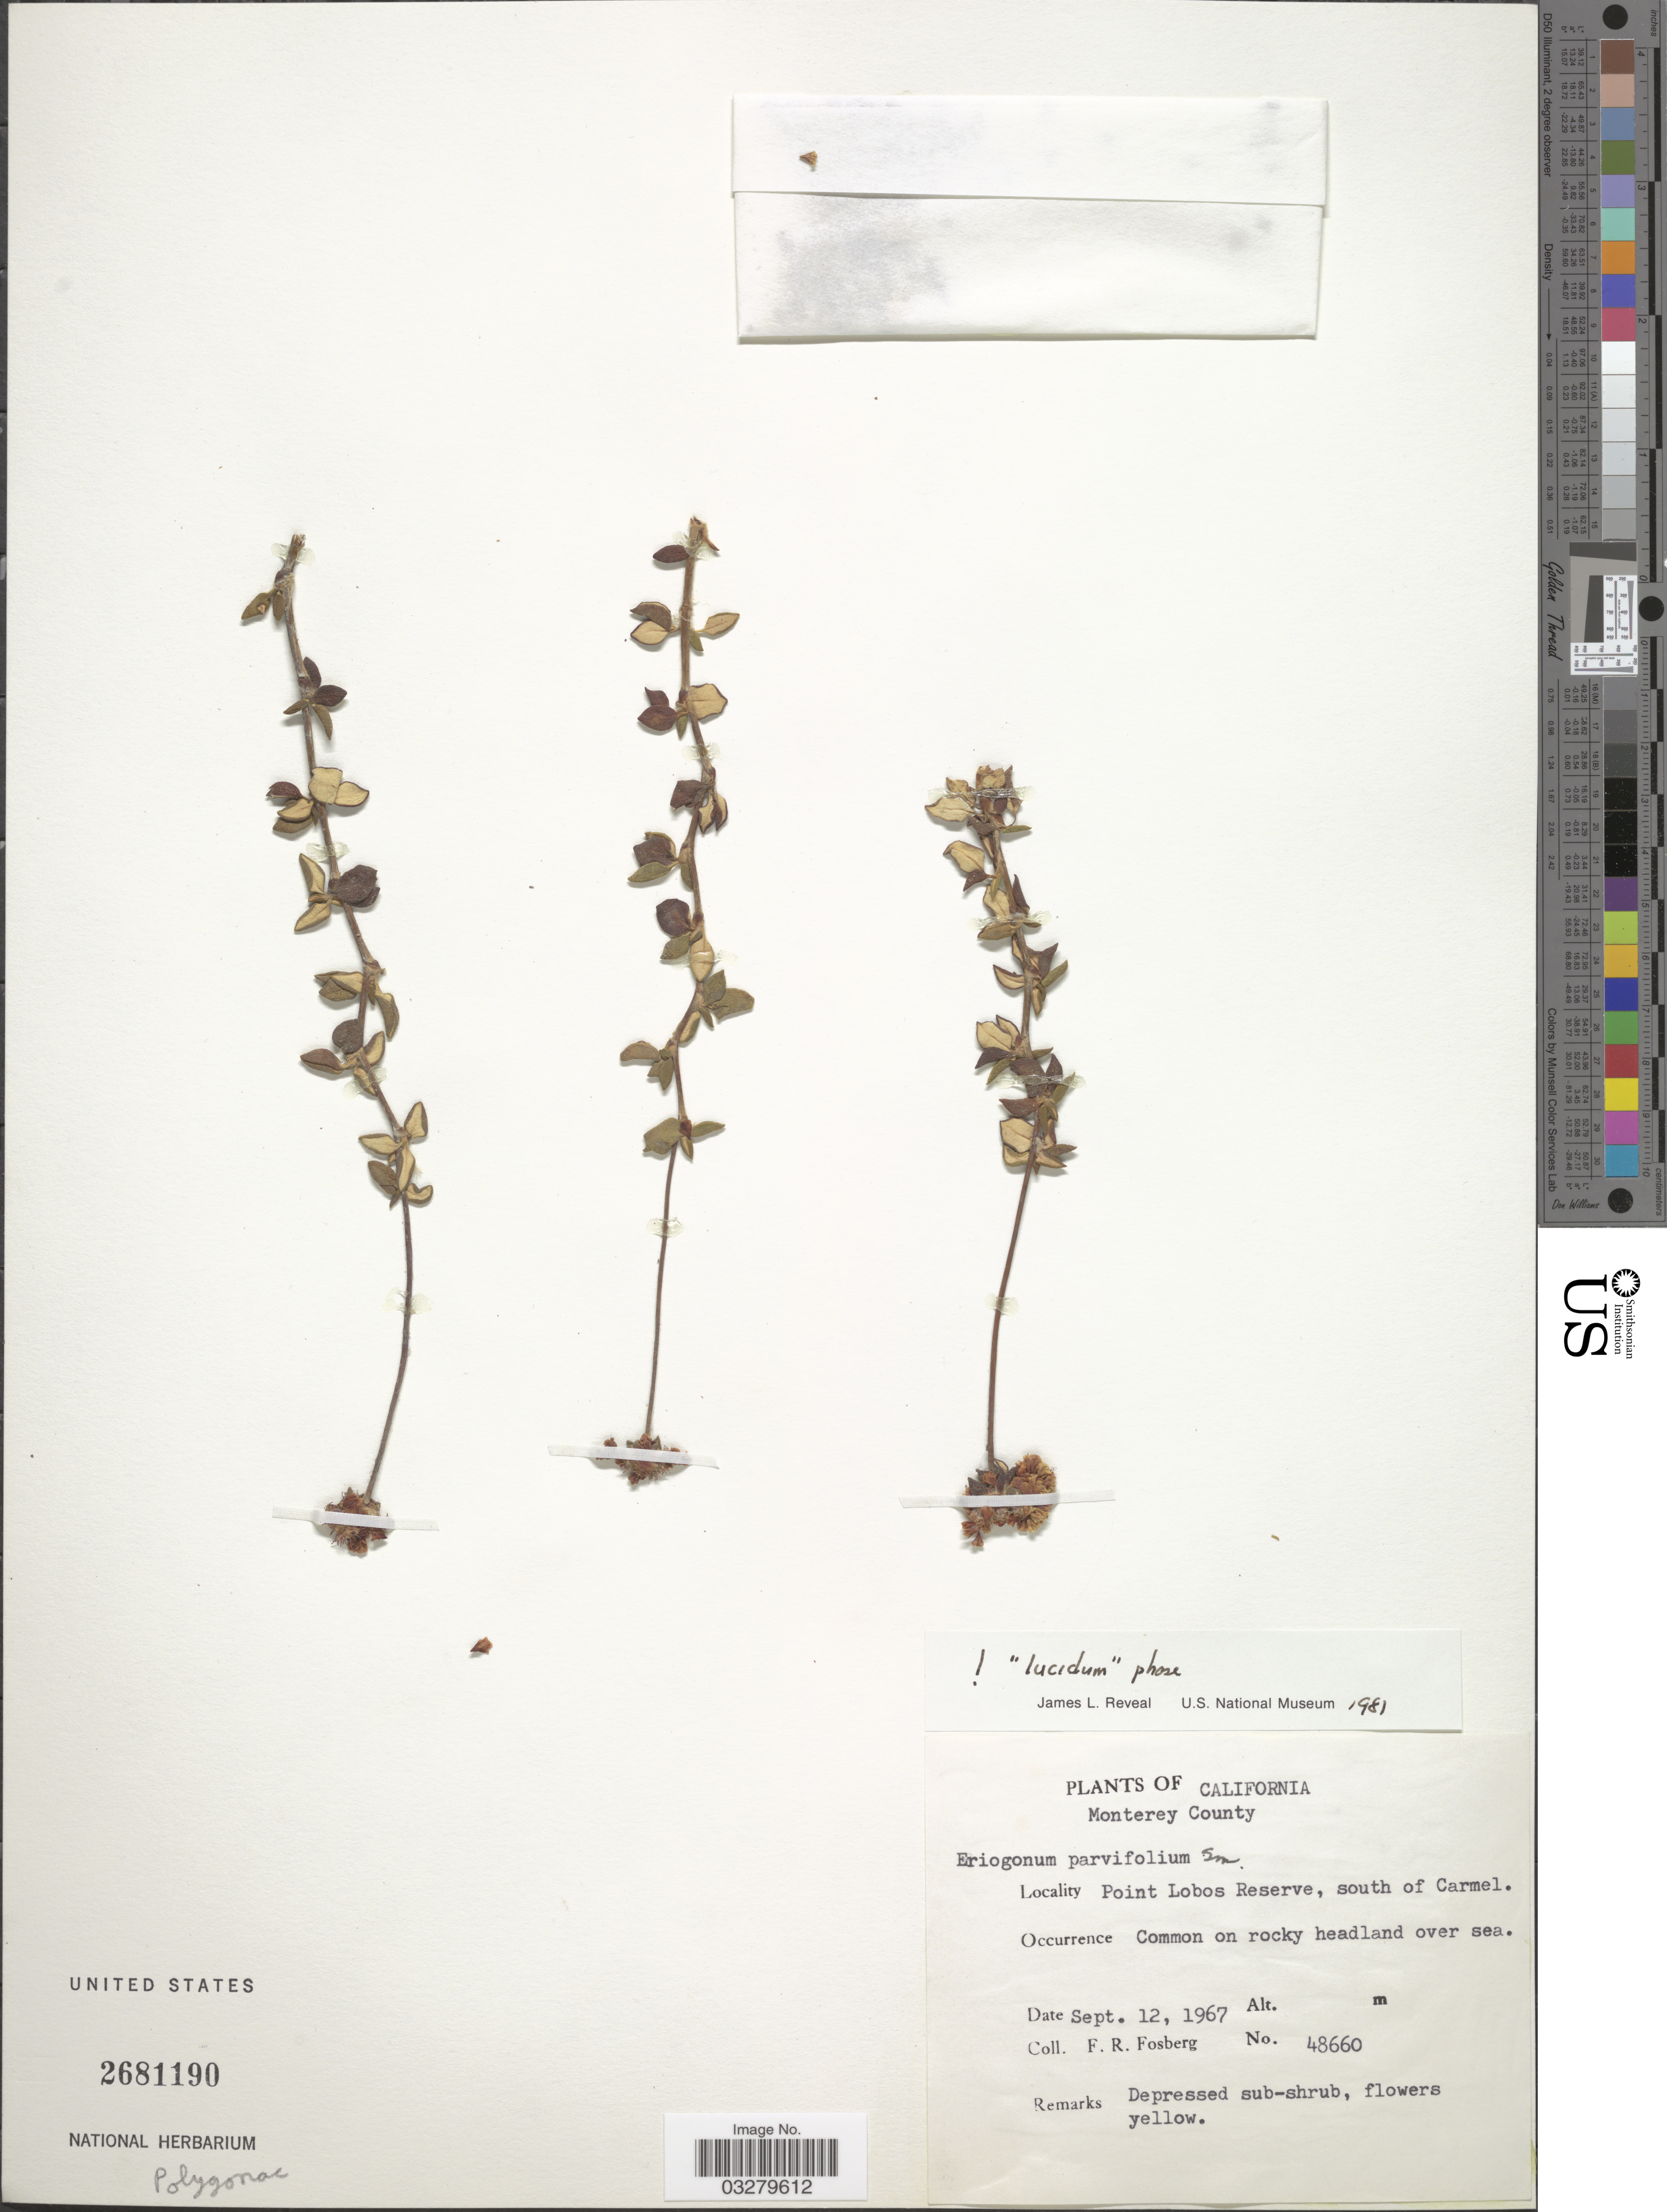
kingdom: Plantae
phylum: Tracheophyta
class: Magnoliopsida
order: Caryophyllales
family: Polygonaceae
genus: Eriogonum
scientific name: Eriogonum parviflorum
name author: Nutt.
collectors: F. R. Fosberg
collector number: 48660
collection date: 1967-09-12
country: United States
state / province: California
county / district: Monterey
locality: Monterey County. Point Lobos Reserve, south of Carmel.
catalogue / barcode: US 2681190